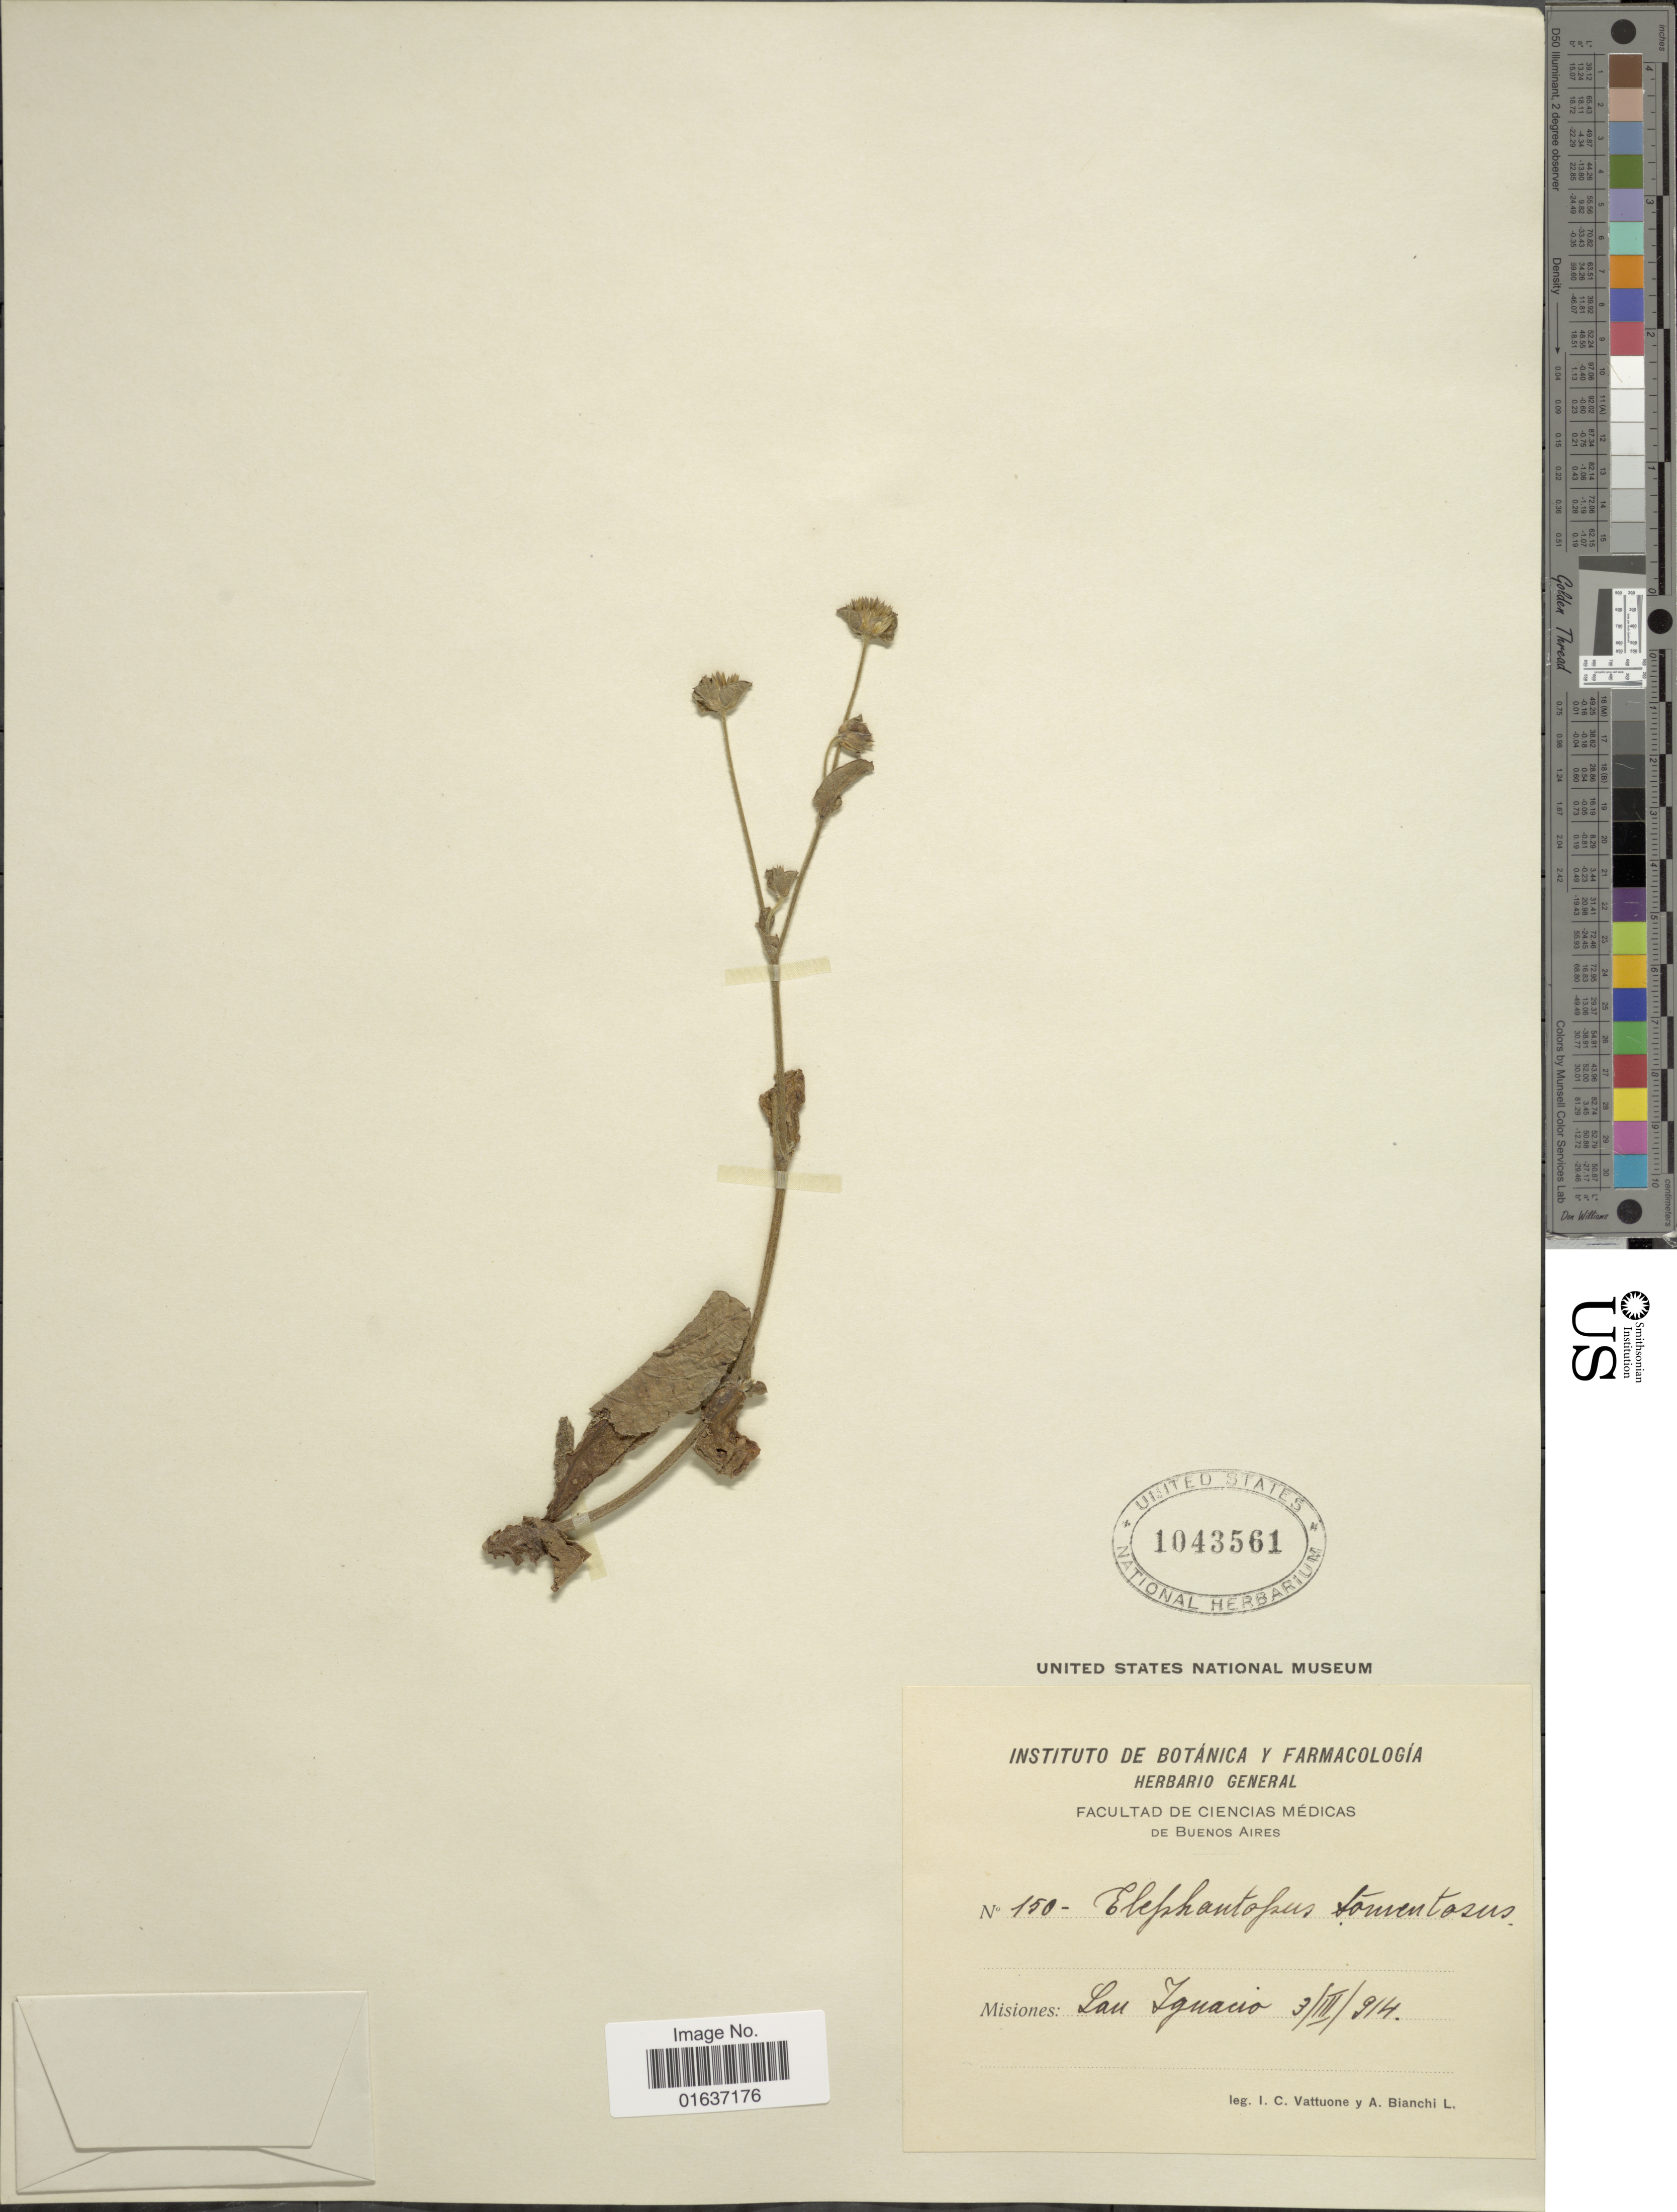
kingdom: Plantae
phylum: Tracheophyta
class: Magnoliopsida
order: Asterales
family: Asteraceae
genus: Elephantopus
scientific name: Elephantopus mollis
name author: Kunth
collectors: I. Vattuone & A. Bianchi L.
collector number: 150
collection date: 1914-03-03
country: Argentina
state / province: Misiones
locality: San Ignacio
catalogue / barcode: US 1043561